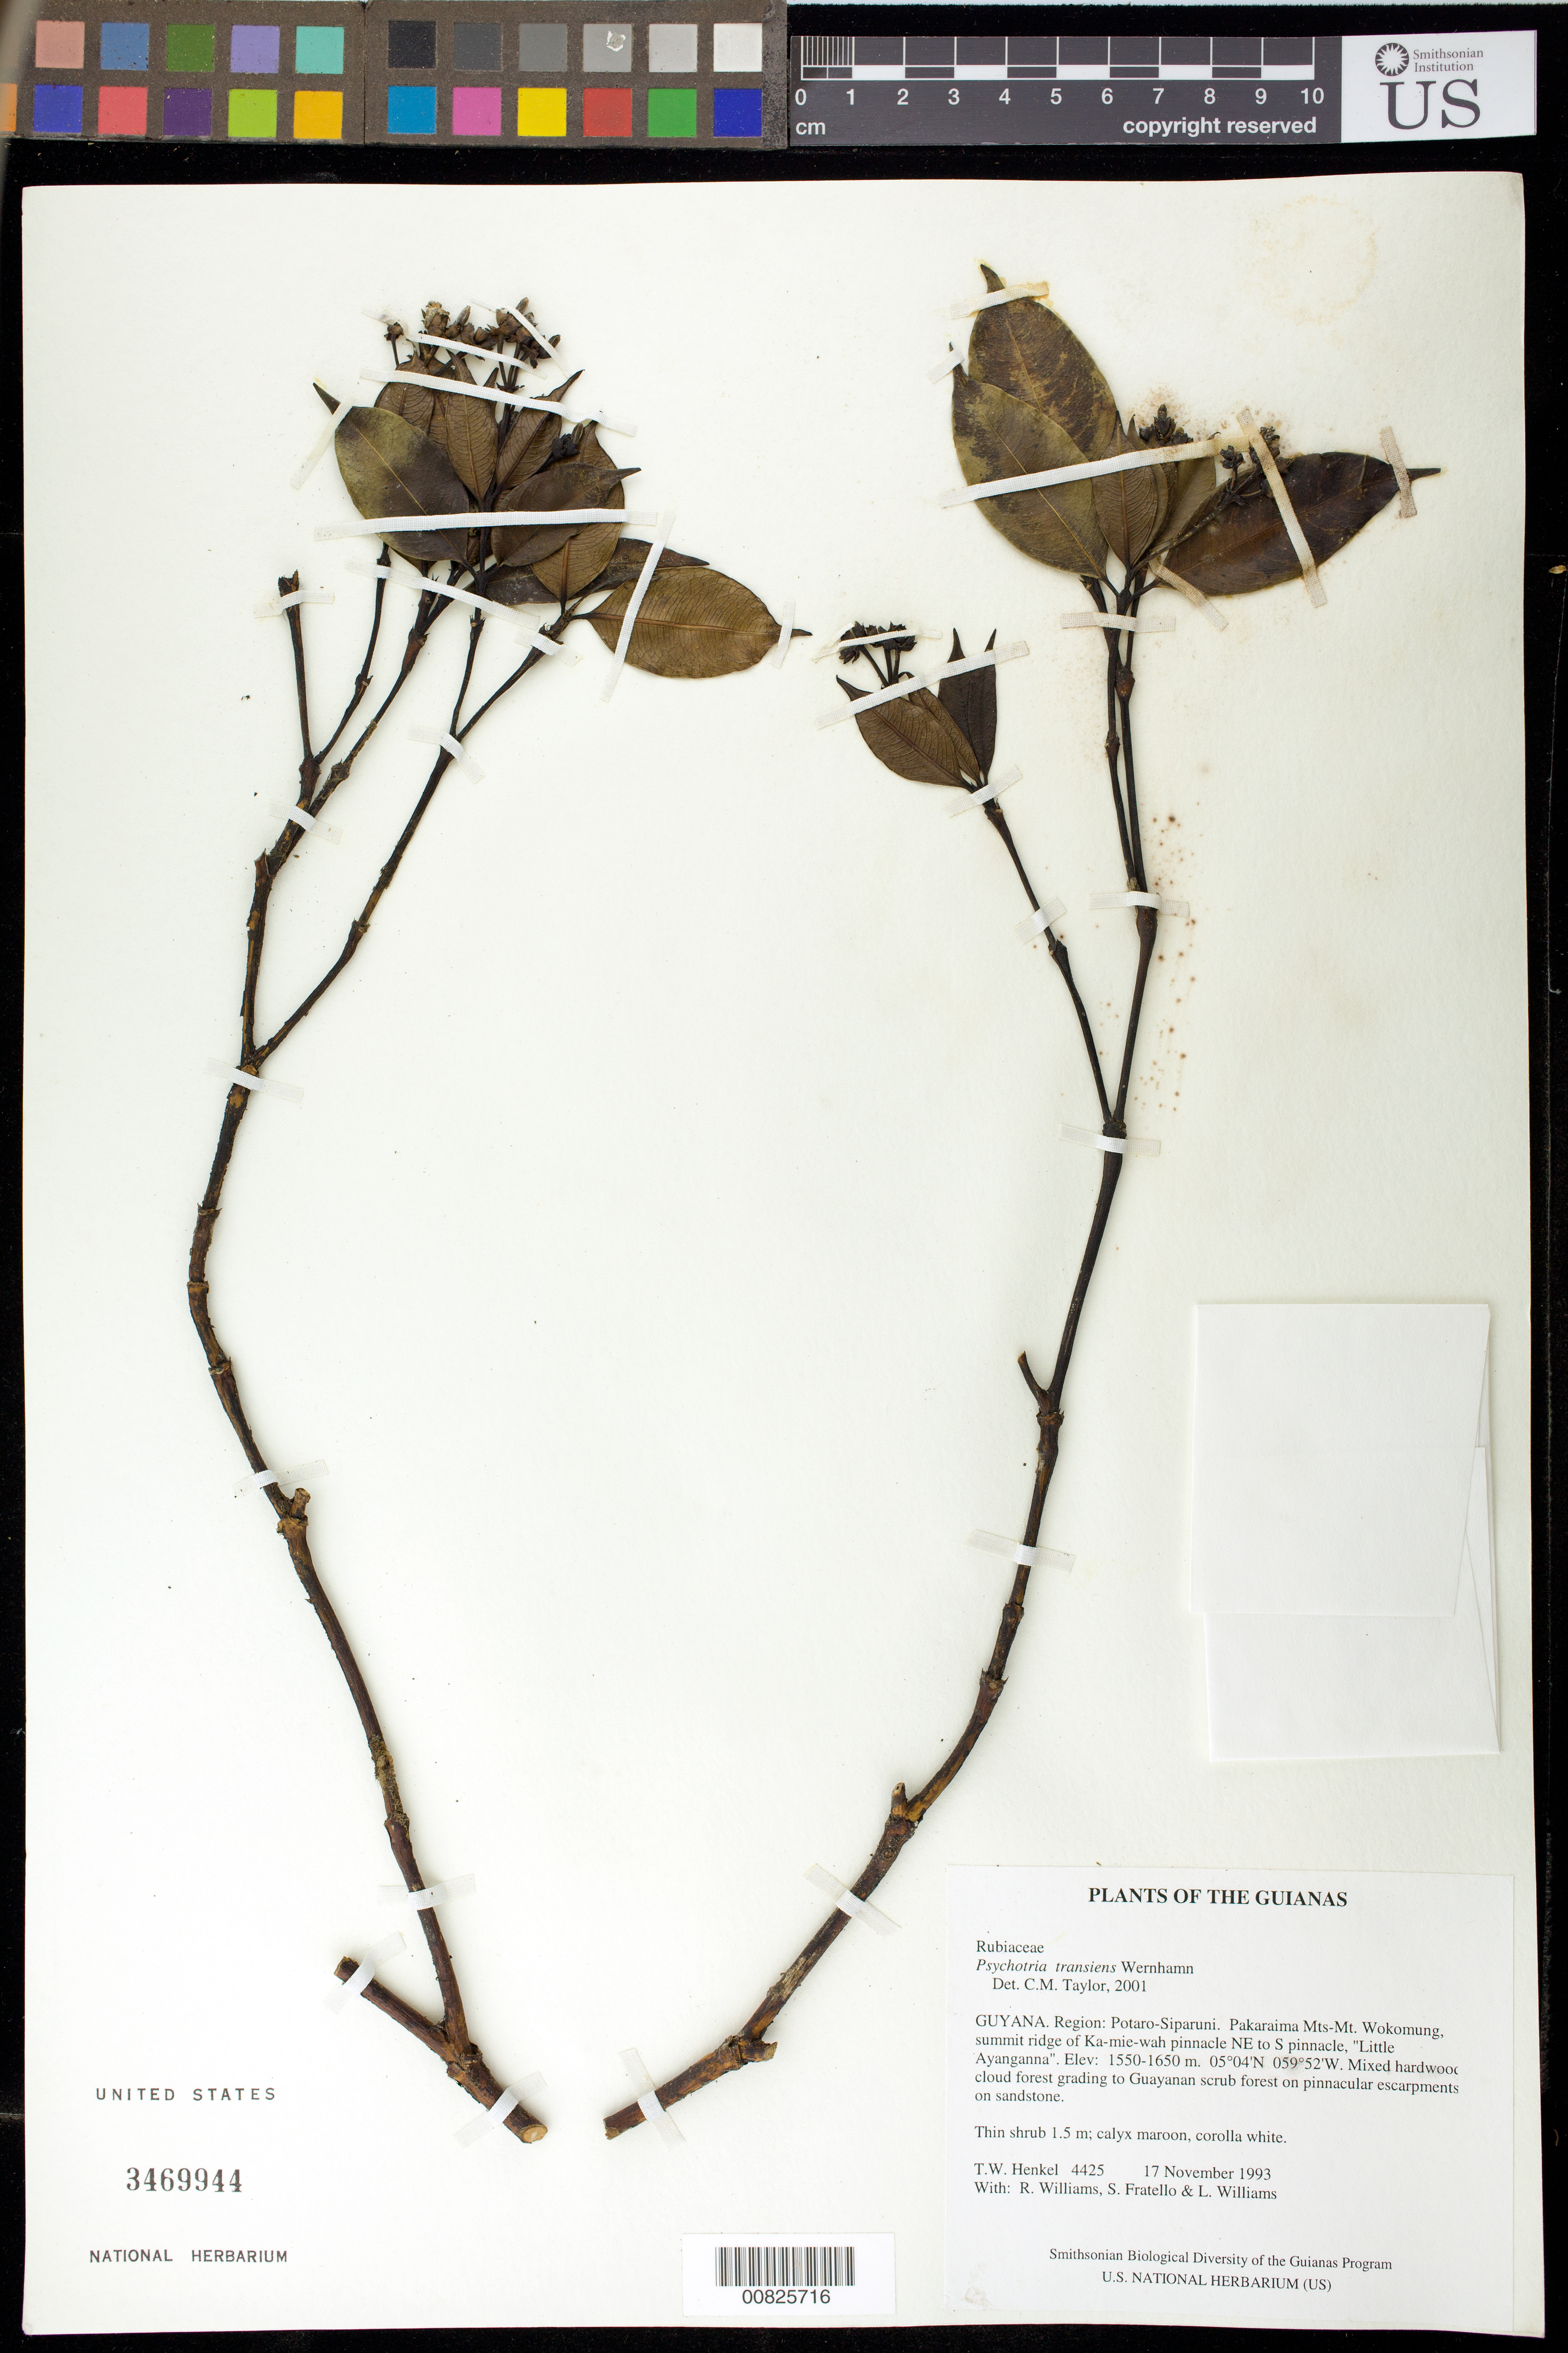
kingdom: Plantae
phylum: Tracheophyta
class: Magnoliopsida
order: Gentianales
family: Rubiaceae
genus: Palicourea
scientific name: Palicourea ernestii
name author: (K. Krause) Delprete & J.H. Kirkbr.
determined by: Kirkbride, J. H., Jr.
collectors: T. Henkel, R. Williams, S. Fratello & L. Williams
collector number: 4425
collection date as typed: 17 November 1993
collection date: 1993-11-17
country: Guyana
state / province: Potaro-Siparuni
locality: Pakaraima Mts-Mt. Wokomung, summit ridge of Ka-mie-wah pinnacle NE to S pinnacle, "Little Ayanganna"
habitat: Mixed hardwood cloud forest grading to Guayanan scrub forest on pinnacular escarpments; on sandstone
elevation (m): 1550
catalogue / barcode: US 3469944